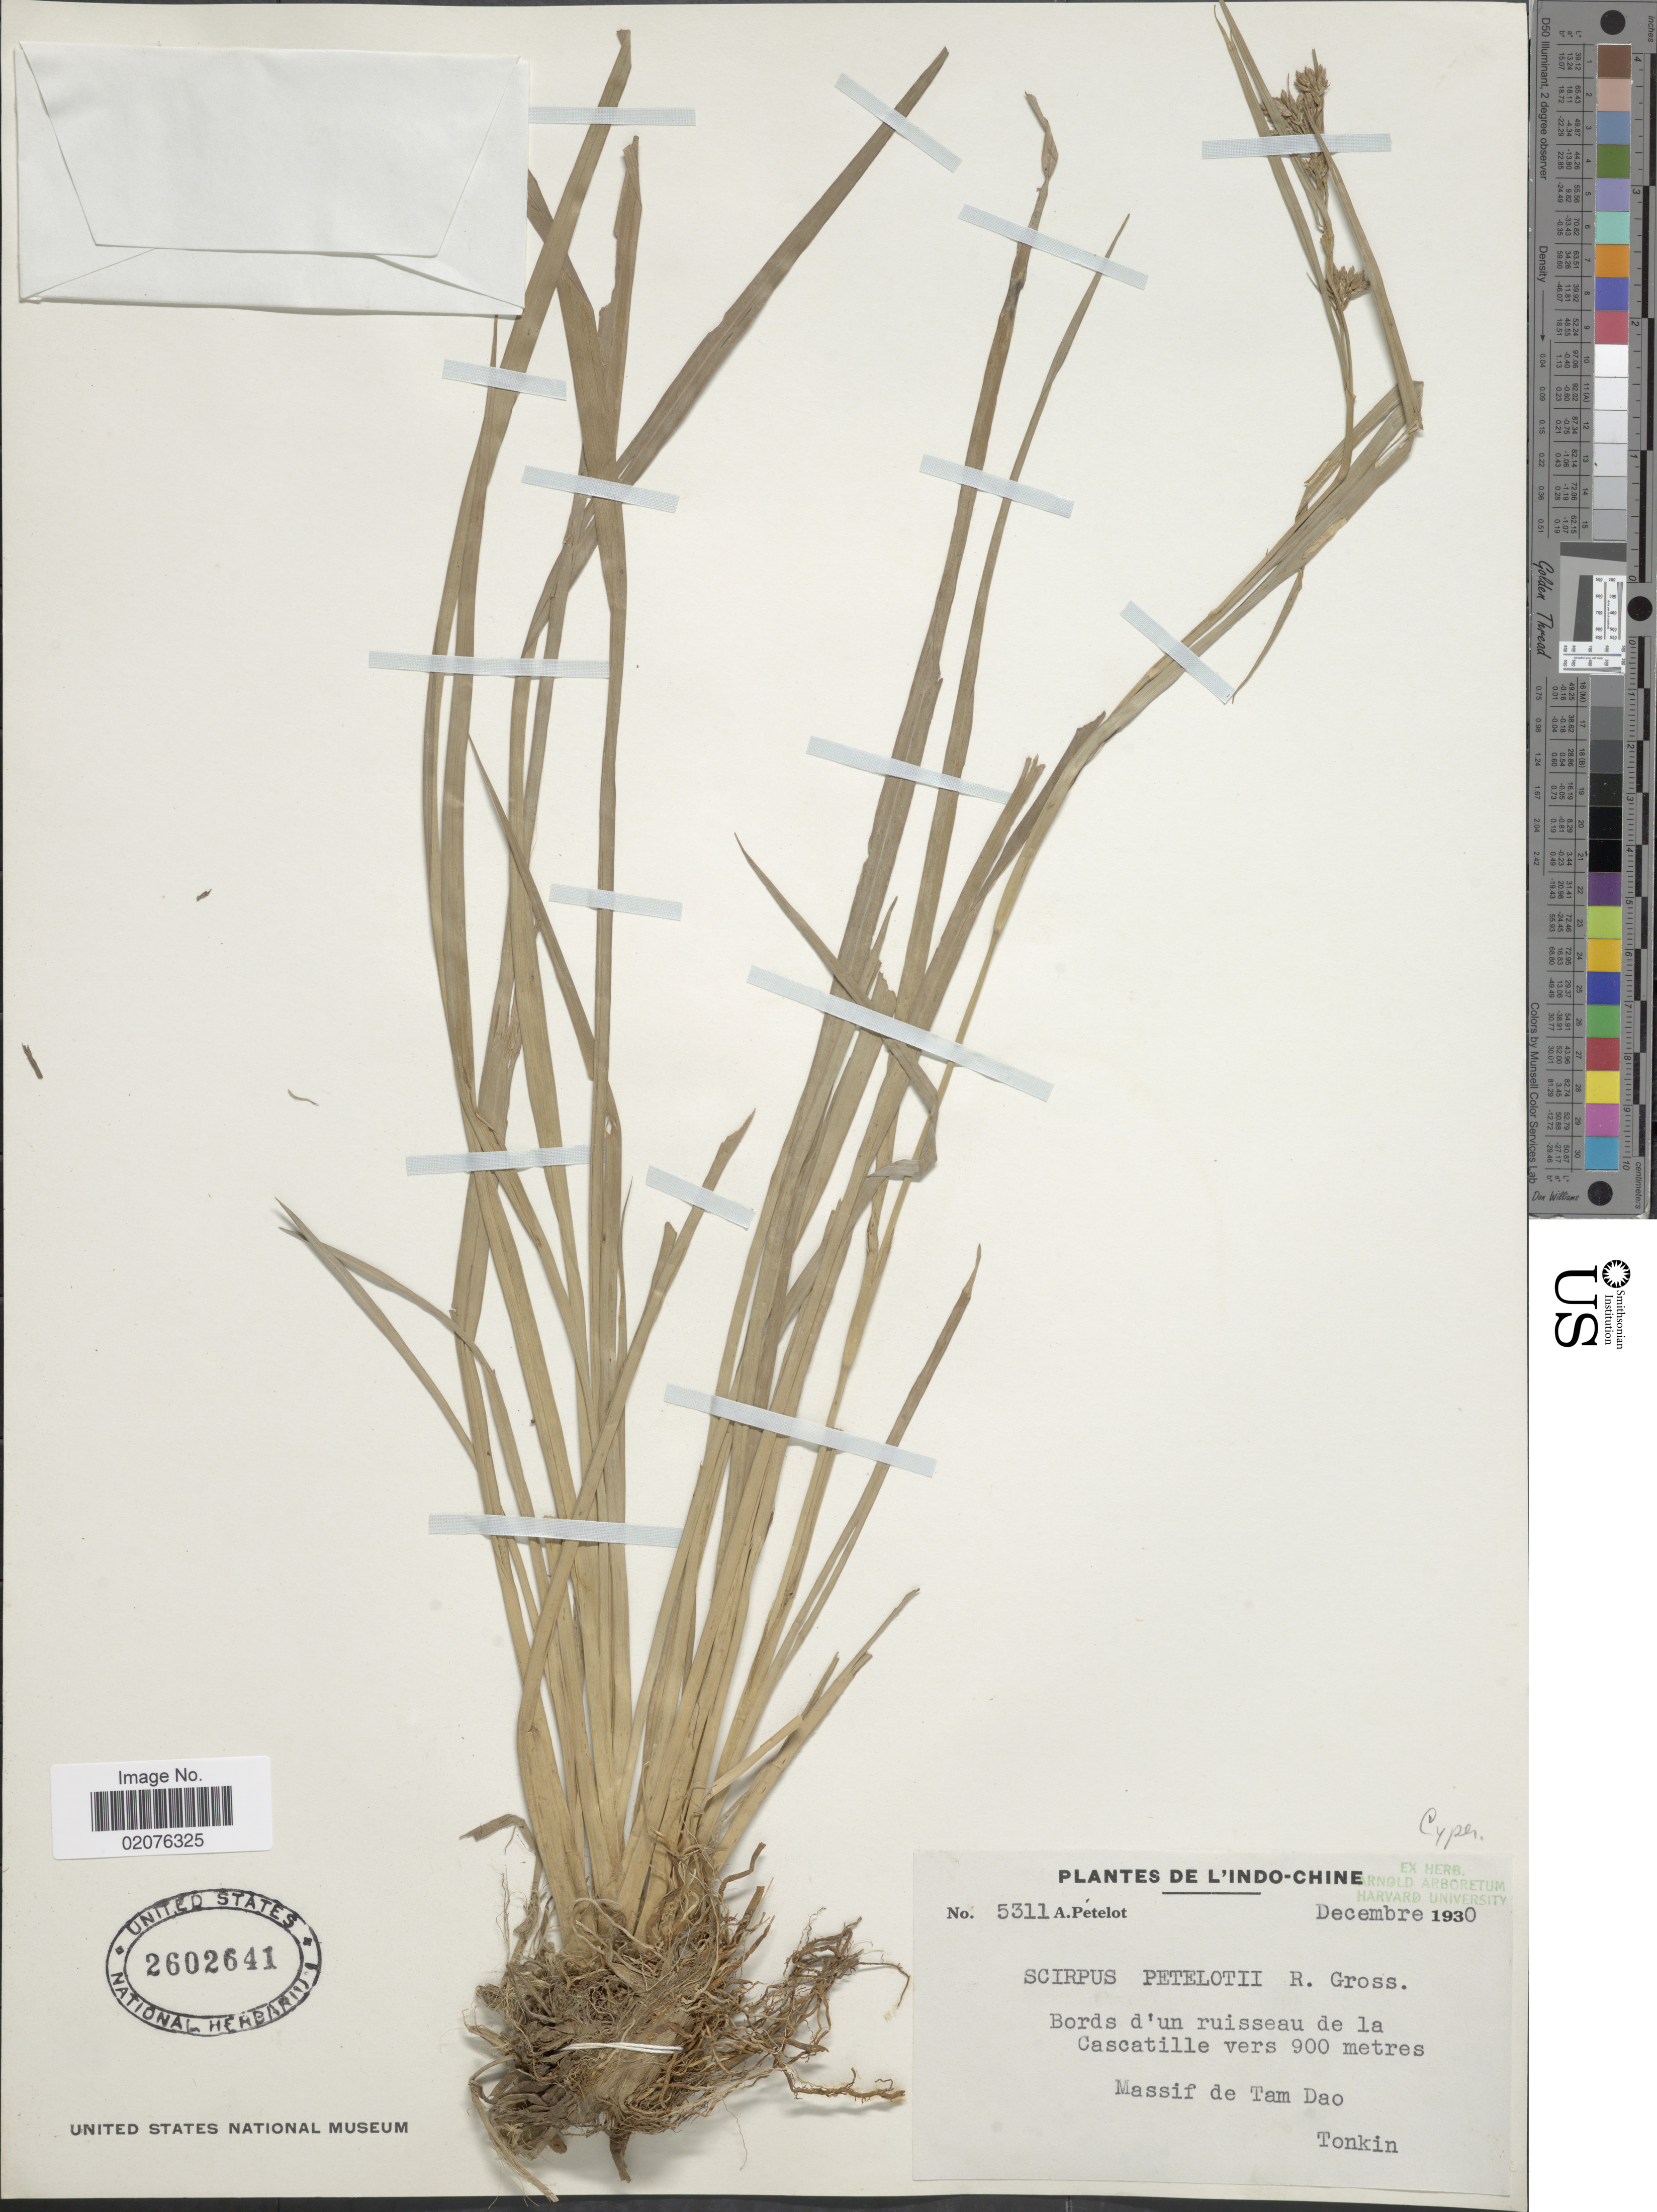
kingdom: Plantae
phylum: Tracheophyta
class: Liliopsida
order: Poales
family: Cyperaceae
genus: Scirpus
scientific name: Scirpus petelotii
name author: R. Gross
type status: Isotype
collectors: A. Petelot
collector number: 5311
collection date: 1930-12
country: Vietnam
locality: L'Indo-Chine. Bords d'un ruisseau de la Cascatille vers. Massif de Tam Dao, Tonkin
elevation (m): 900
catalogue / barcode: US 2602641